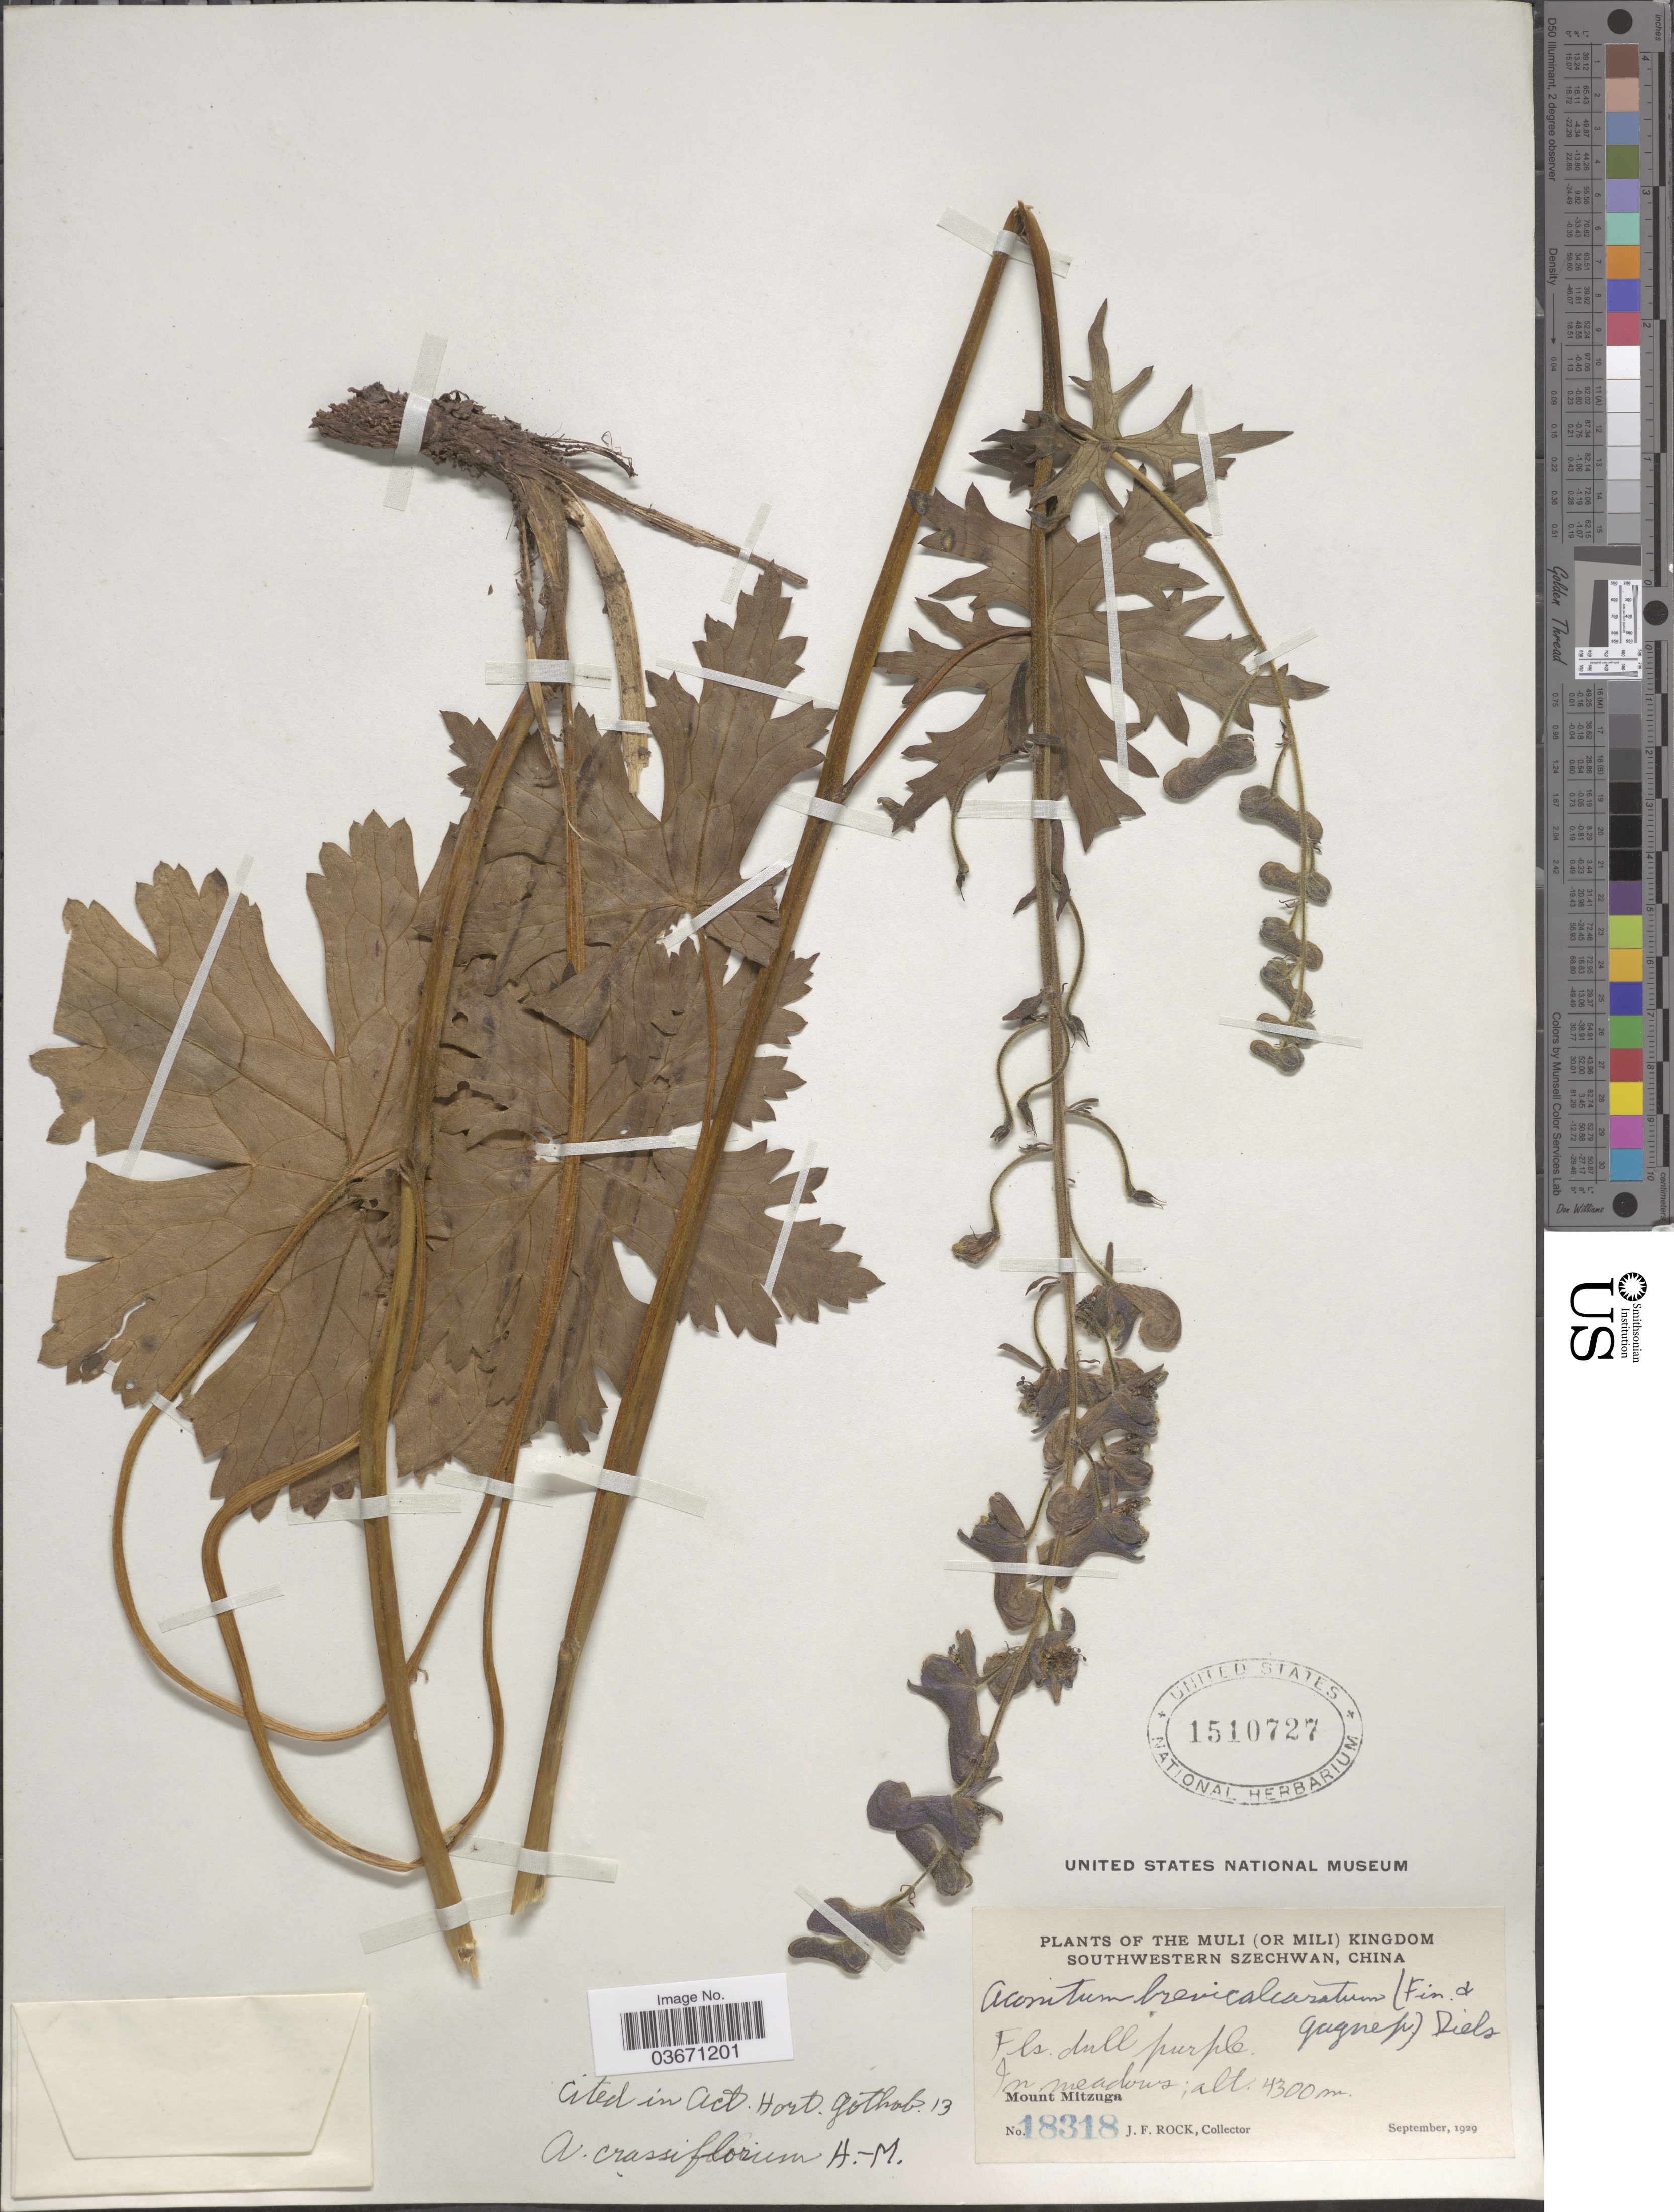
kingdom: Plantae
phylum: Tracheophyta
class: Magnoliopsida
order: Ranunculales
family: Ranunculaceae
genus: Aconitum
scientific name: Aconitum crassiflorum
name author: Hand.-Mazz.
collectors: J. Rock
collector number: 18318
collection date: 1929-09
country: China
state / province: Sichuan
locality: The Muli (or Mili) Kingdom, Southwestern Szechuan. Mount Mitzuga.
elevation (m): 4300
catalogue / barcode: US 1510727